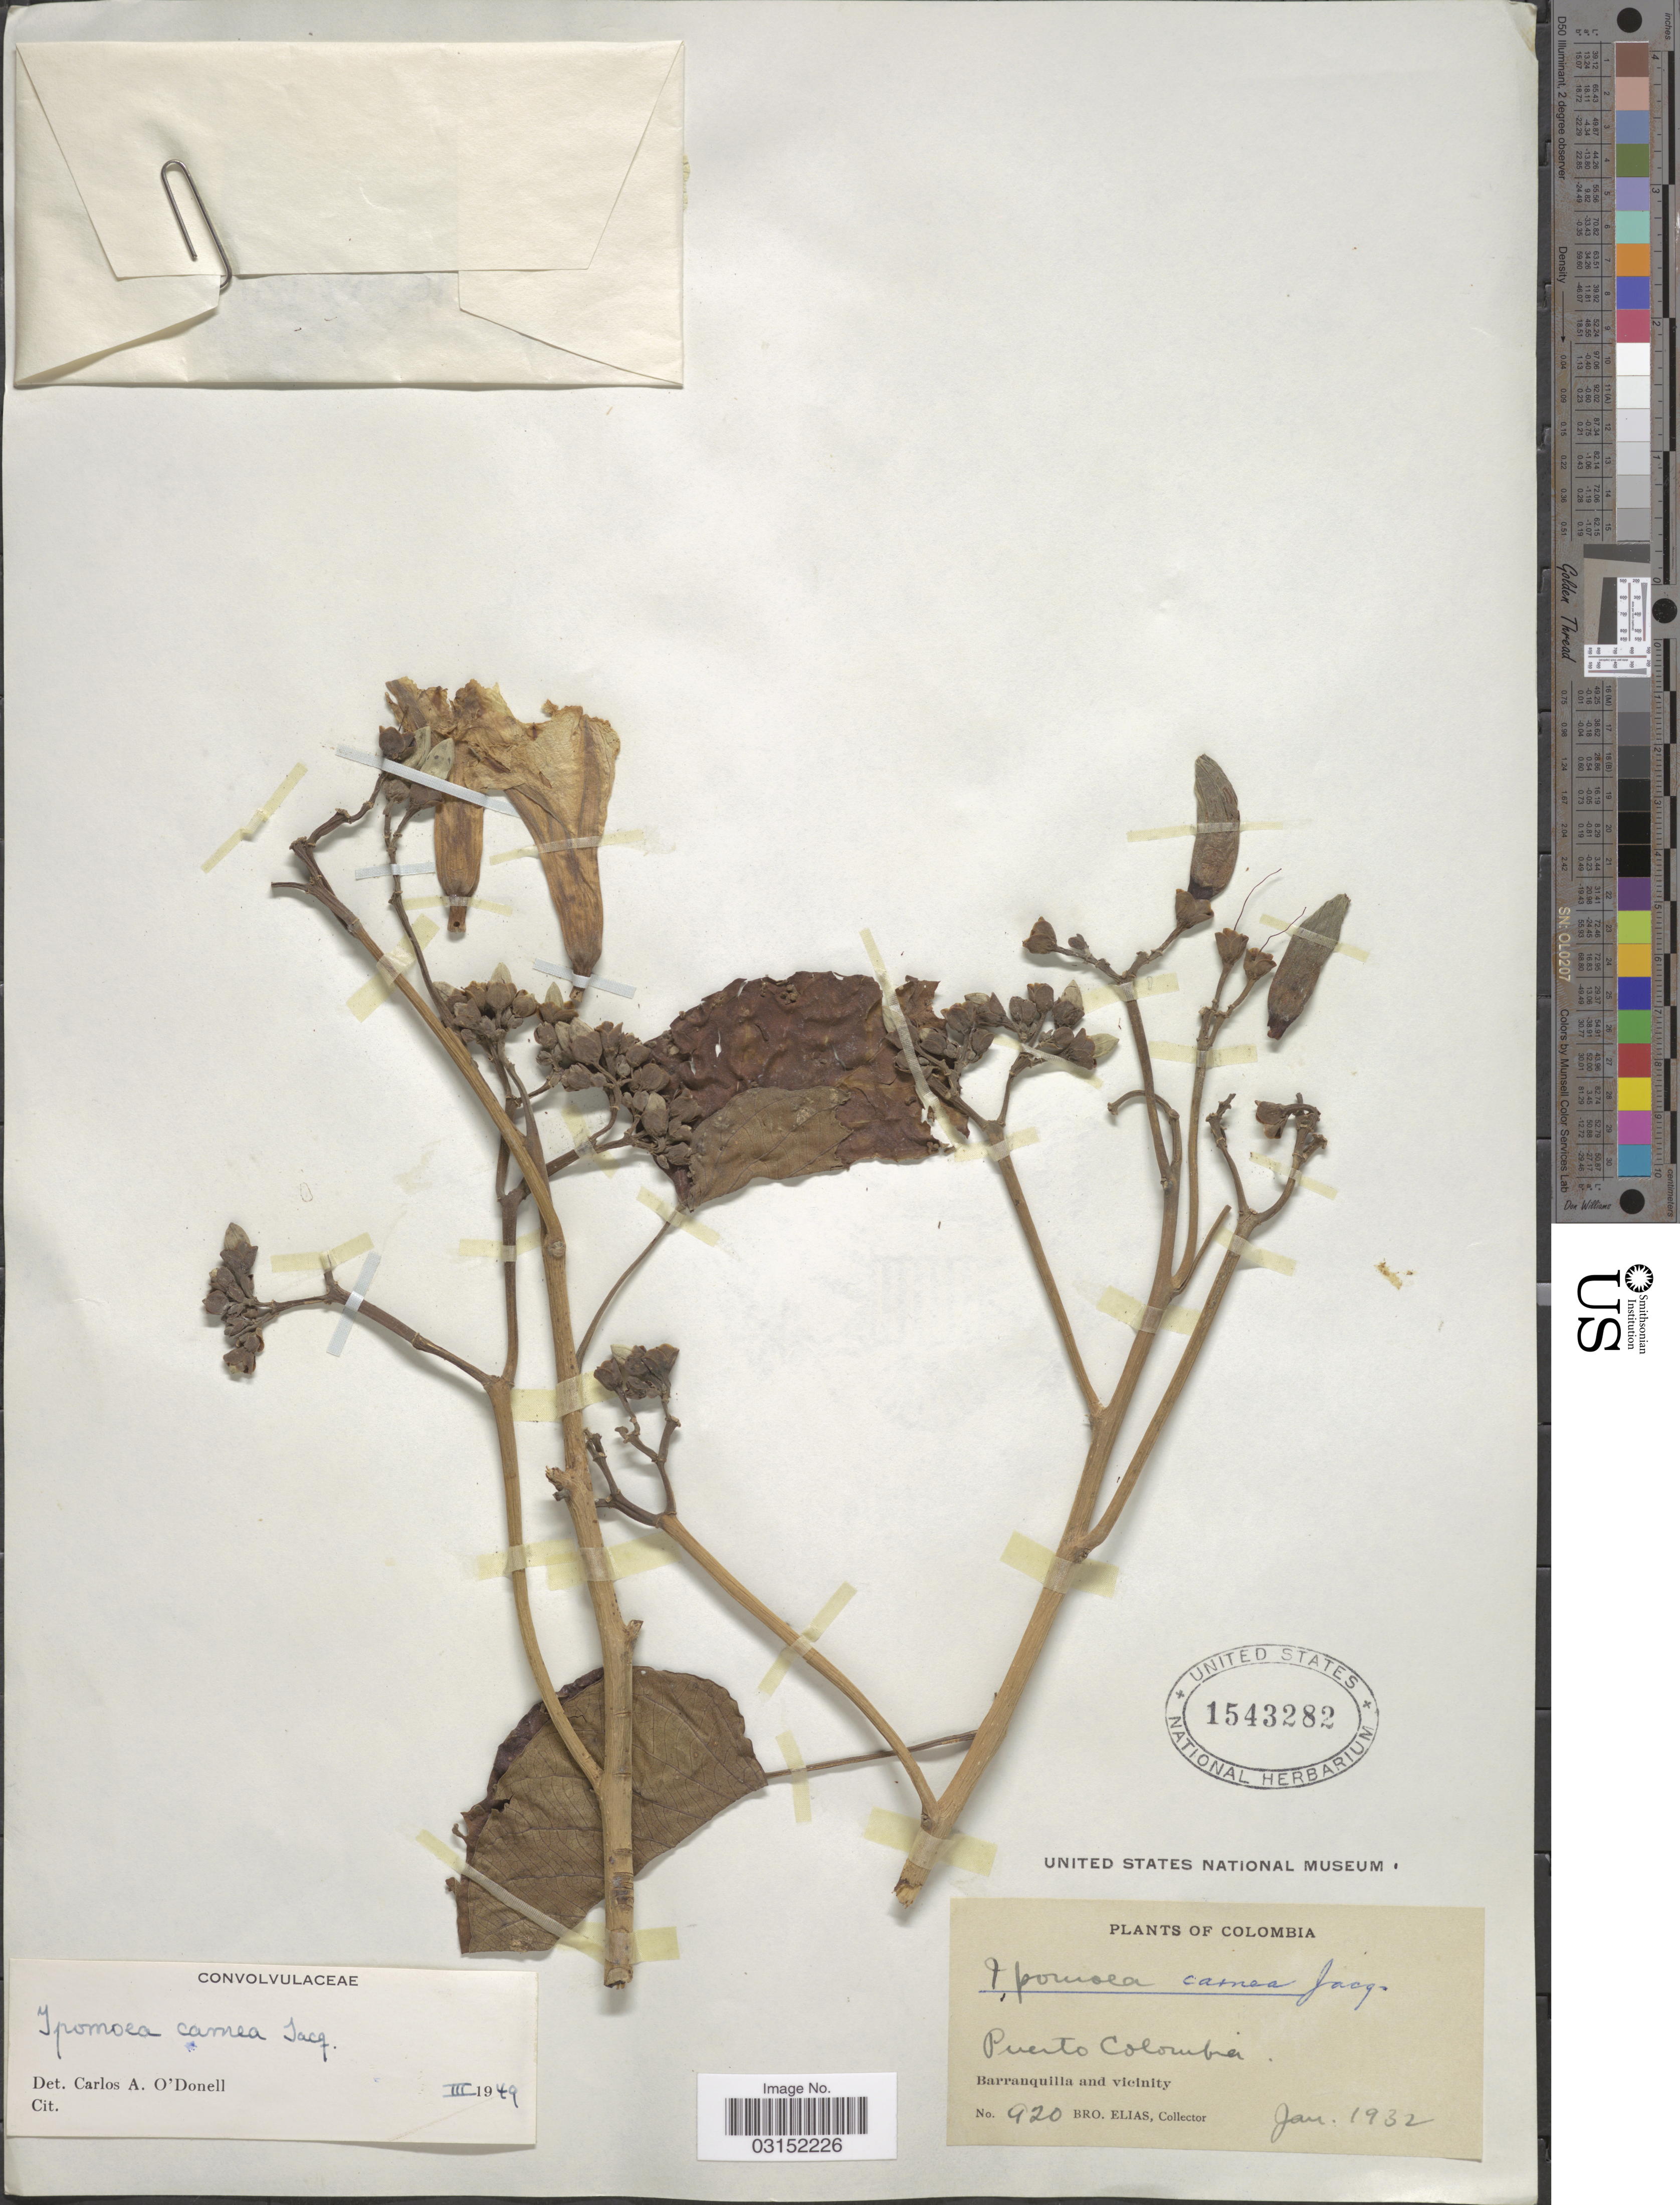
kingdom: Plantae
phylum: Tracheophyta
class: Magnoliopsida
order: Solanales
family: Convolvulaceae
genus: Ipomoea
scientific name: Ipomoea carnea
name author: Jacq.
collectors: Bro. Elias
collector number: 920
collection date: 1932-01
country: Colombia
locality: Puerto Colombia, Barranquilla and vicinity.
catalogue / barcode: US 1543282